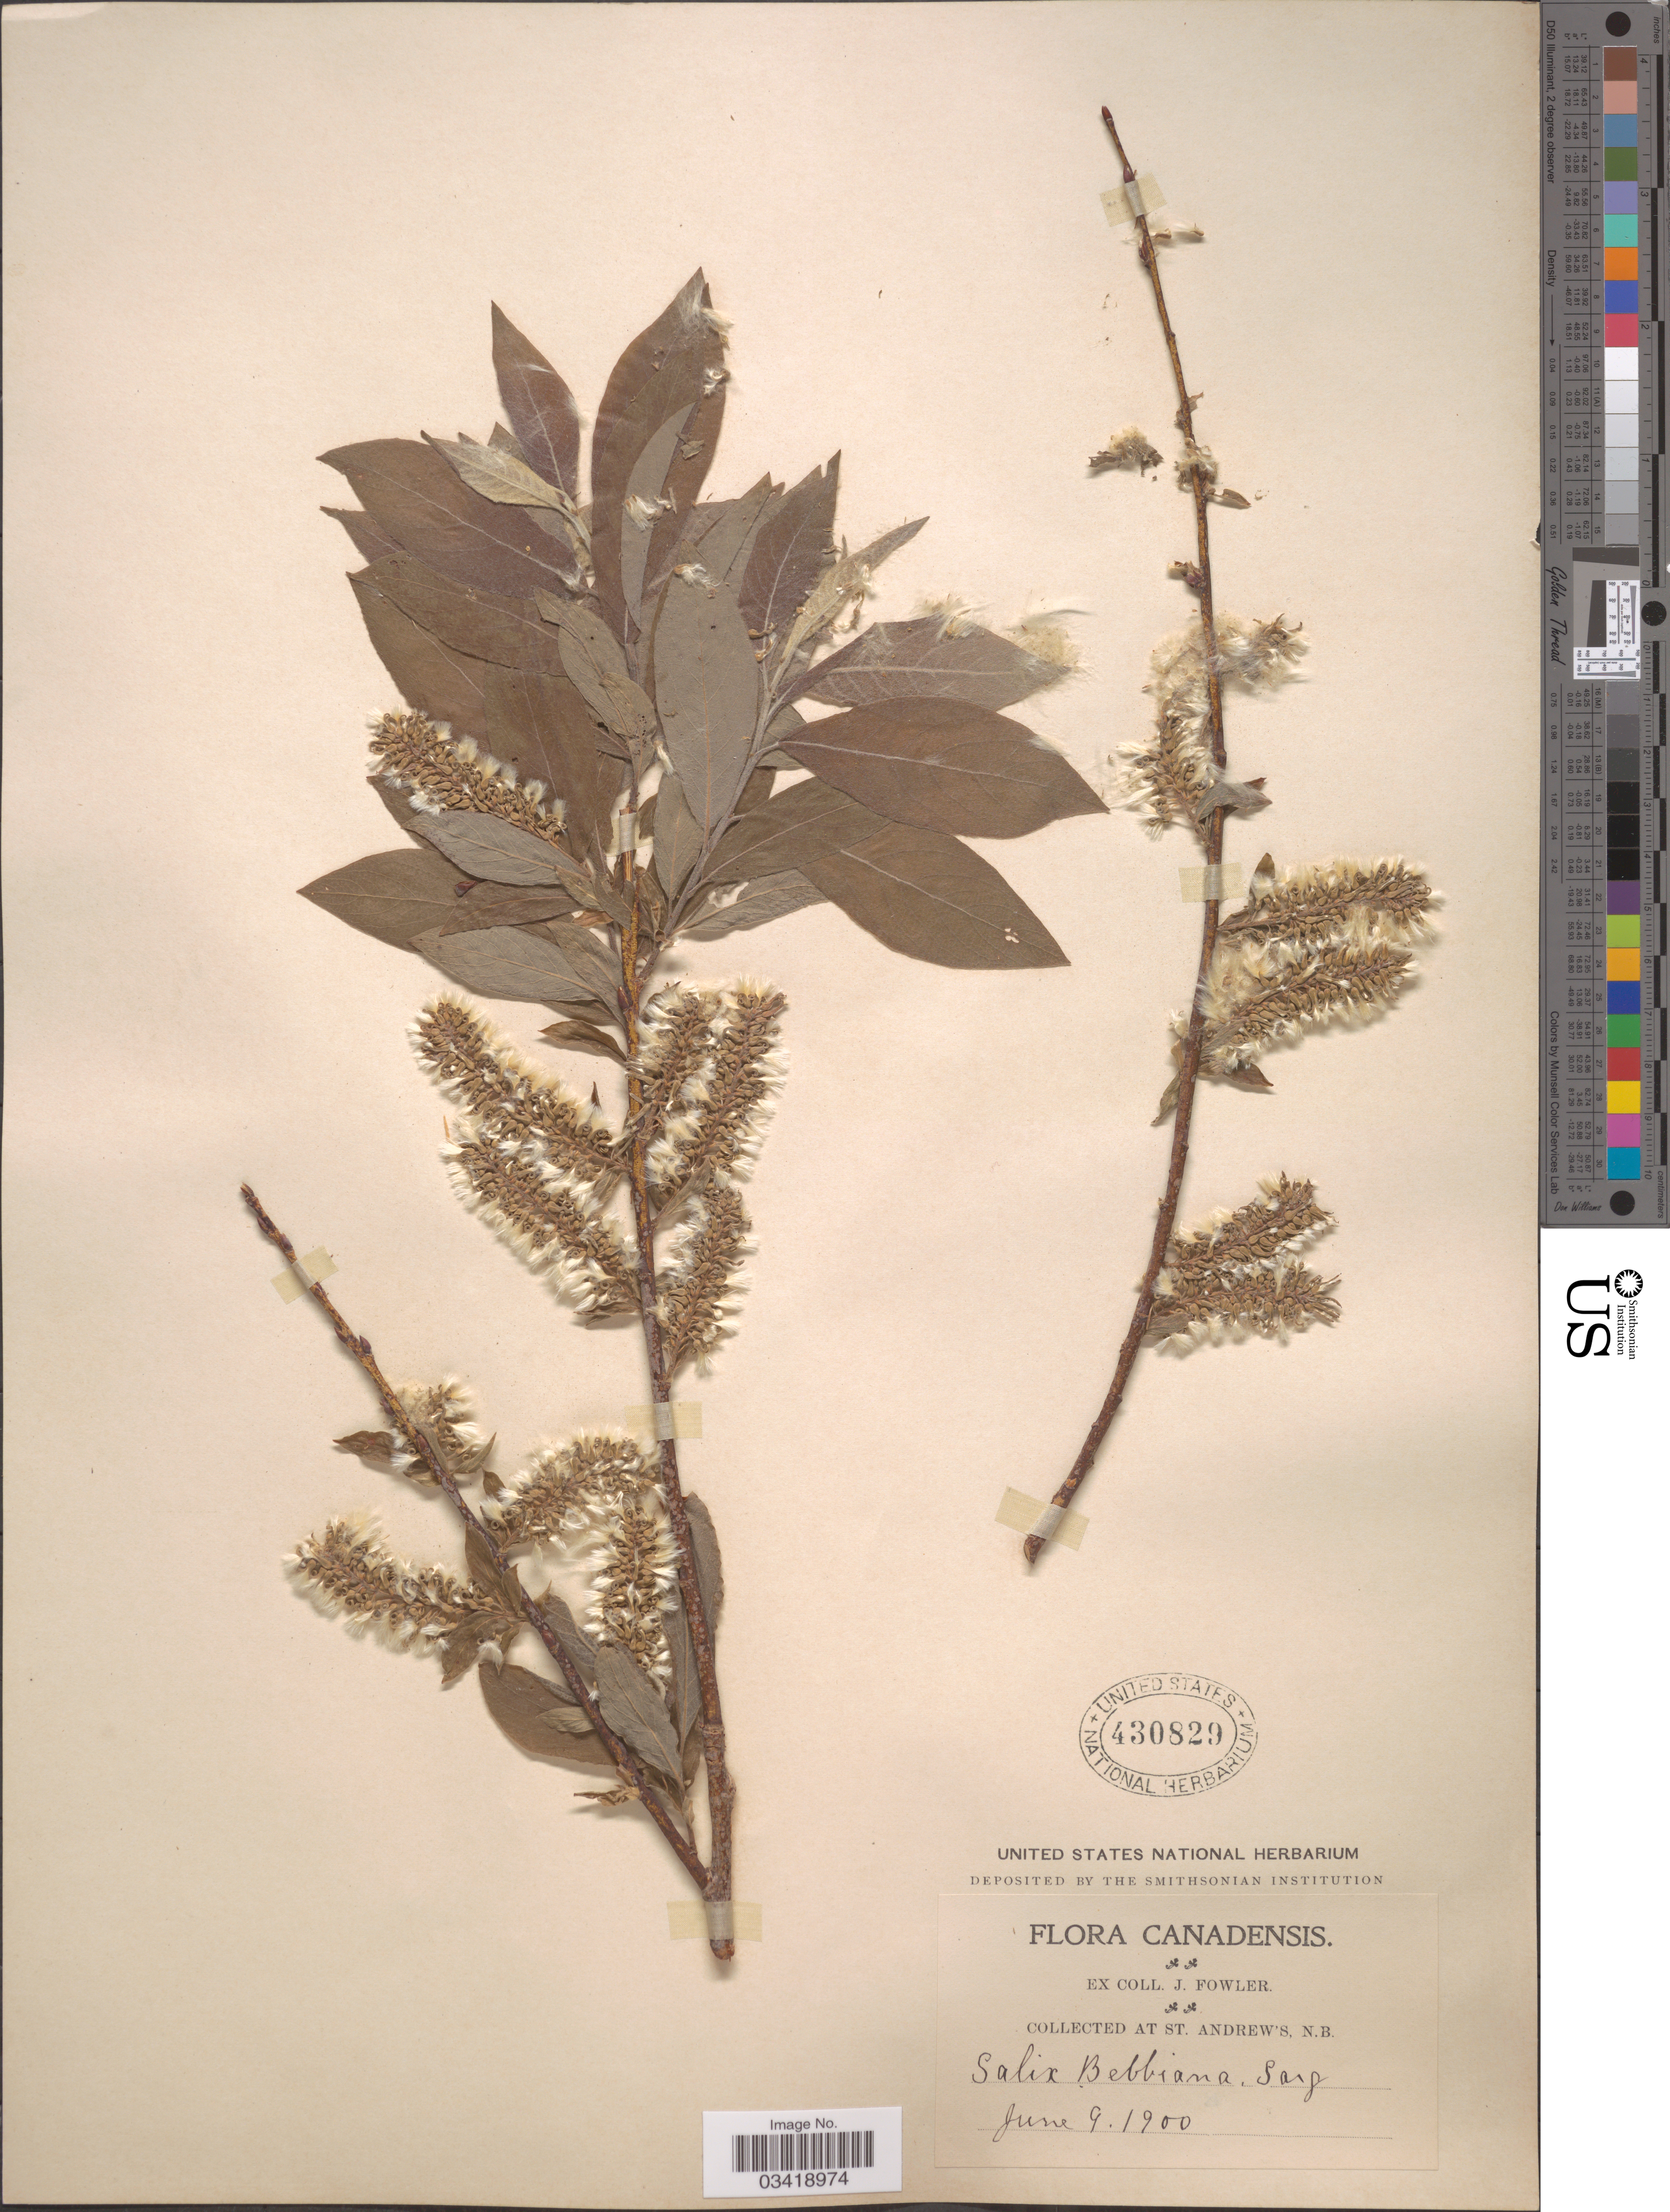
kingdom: Plantae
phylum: Tracheophyta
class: Magnoliopsida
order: Malpighiales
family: Salicaceae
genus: Salix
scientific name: Salix bebbiana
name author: Sarg.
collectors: J. Fowler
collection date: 1900-06-09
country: Canada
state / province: New Brunswick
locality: At St. Andrews.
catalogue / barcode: US 430829